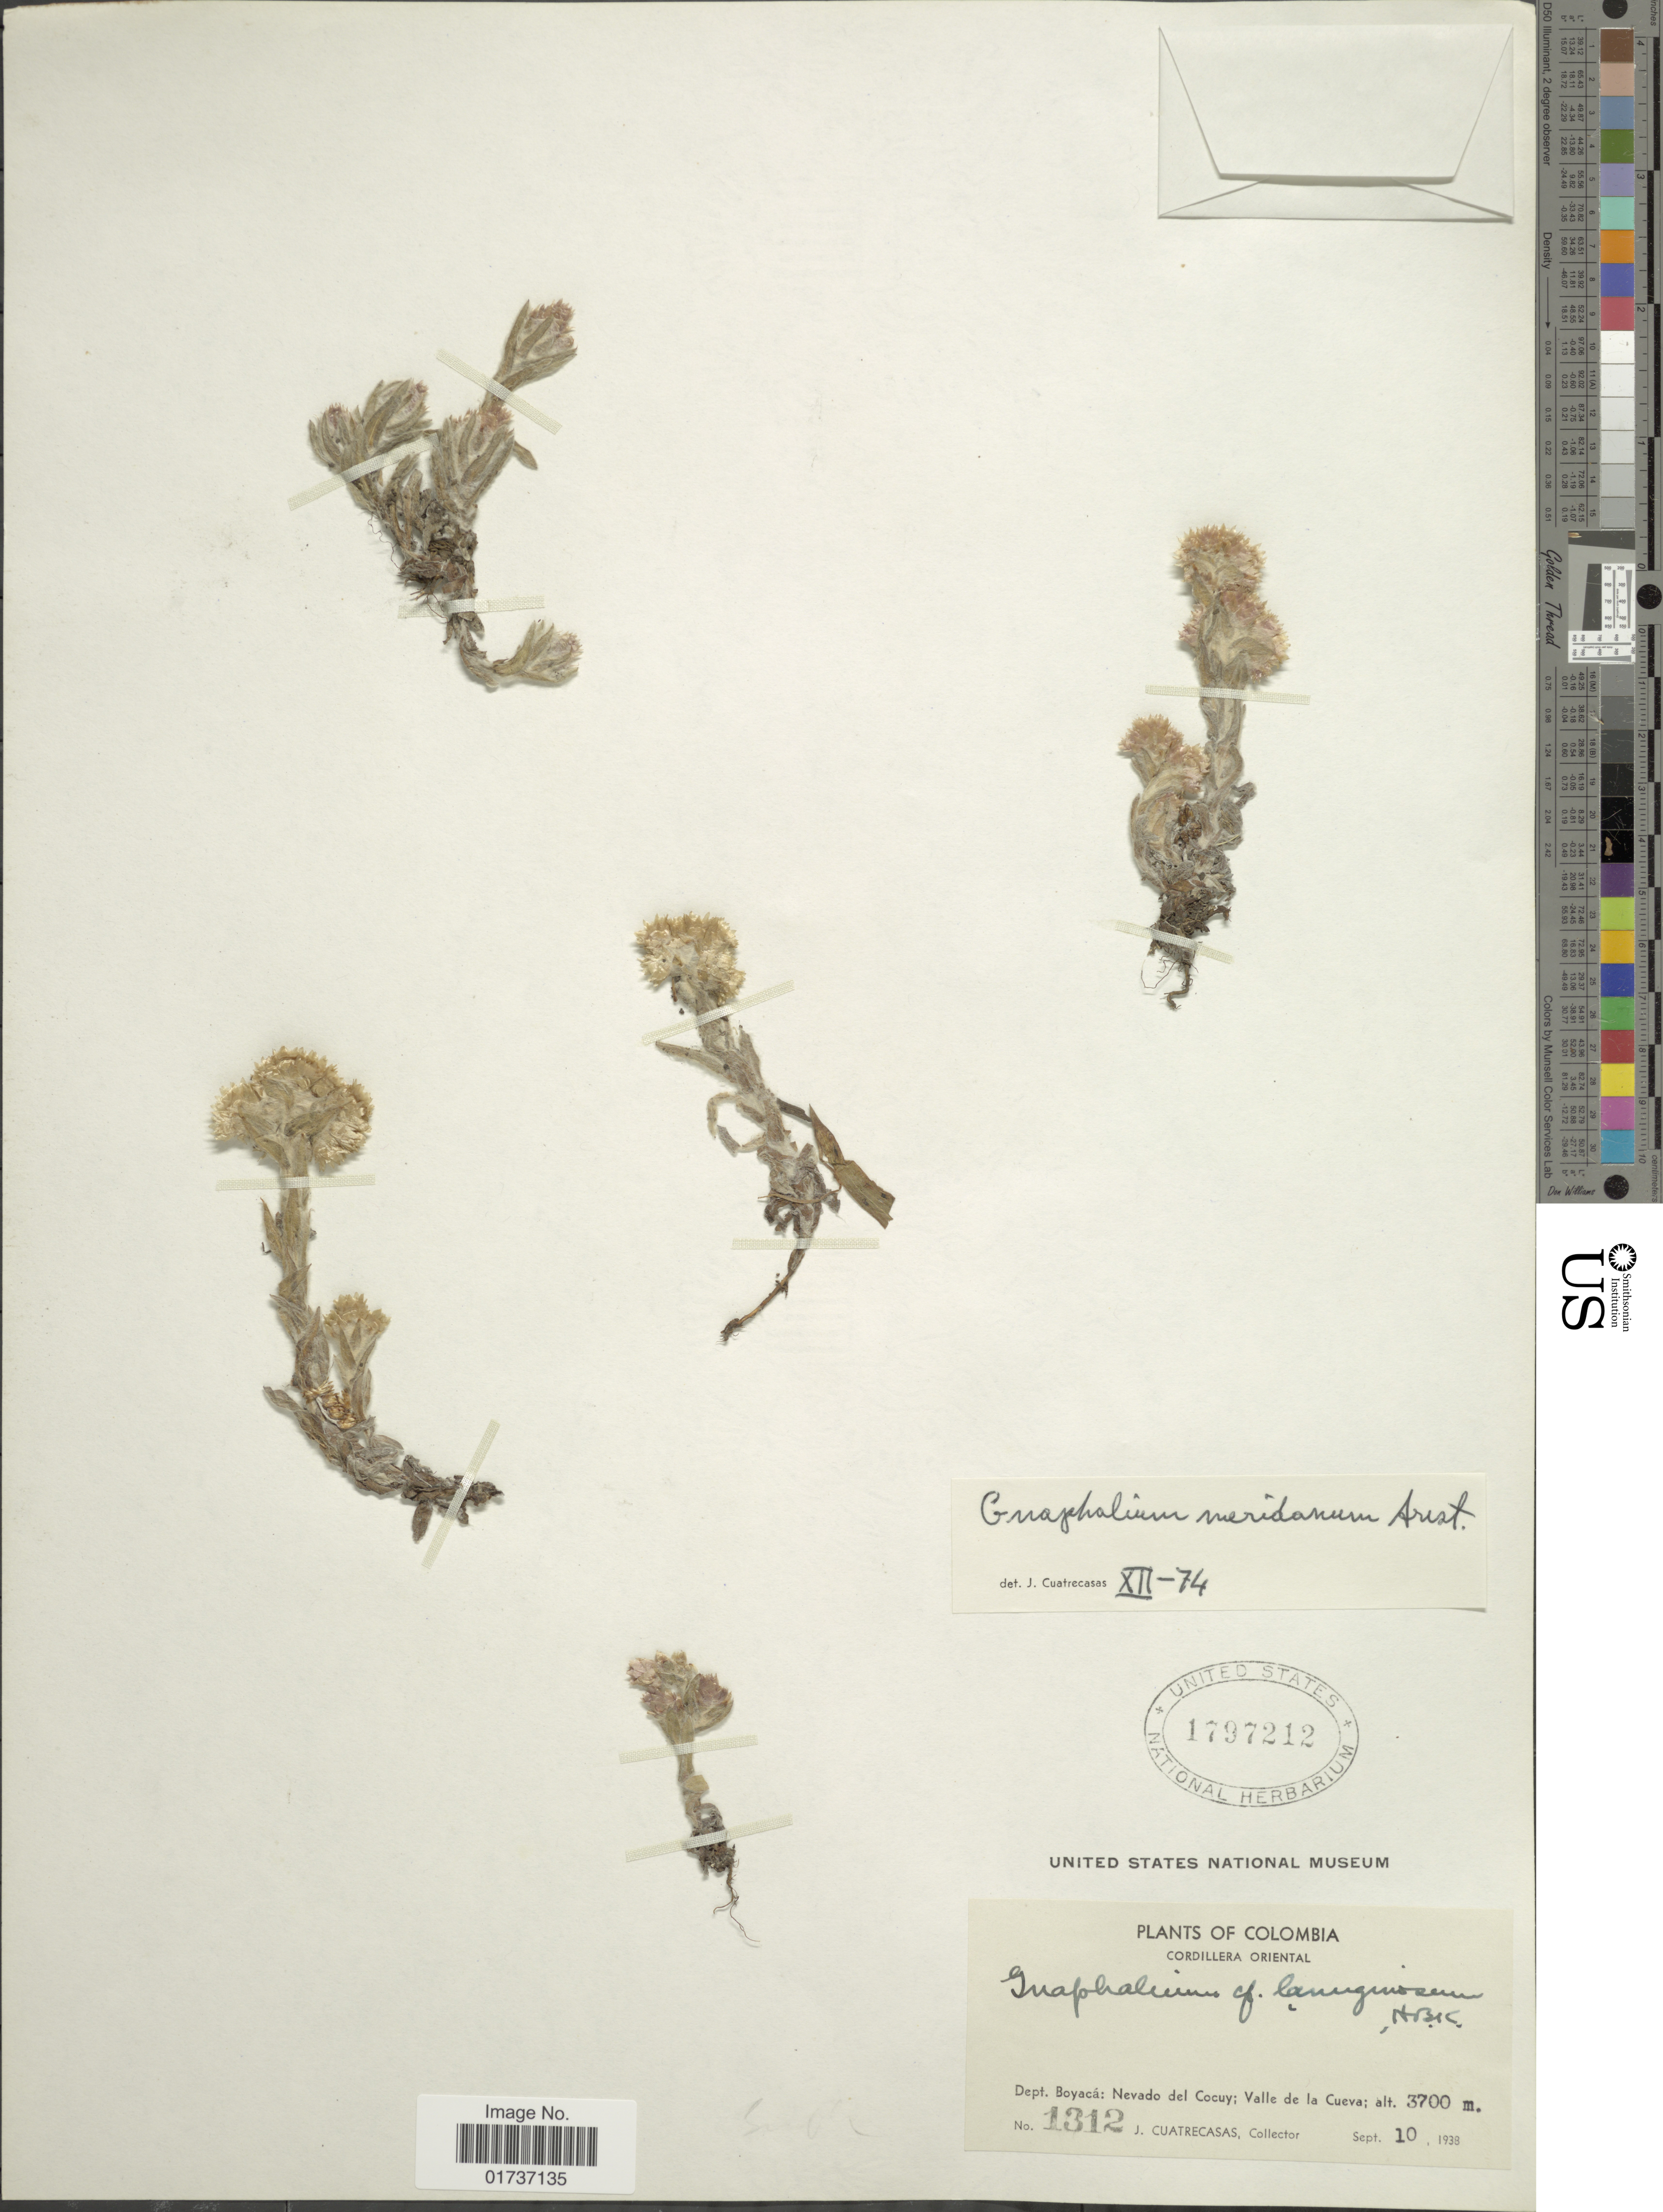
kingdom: Plantae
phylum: Tracheophyta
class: Magnoliopsida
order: Asterales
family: Asteraceae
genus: Gnaphalium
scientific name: Gnaphalium meridanum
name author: Aristeg.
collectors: J. Cuatrecasas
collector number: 1312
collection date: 1938-09-10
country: Colombia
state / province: Boyacá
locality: Cordillera Oriental, Dept. Boyacá: Nevado del Cocuy de la Cueva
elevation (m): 3700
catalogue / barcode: US 1797212